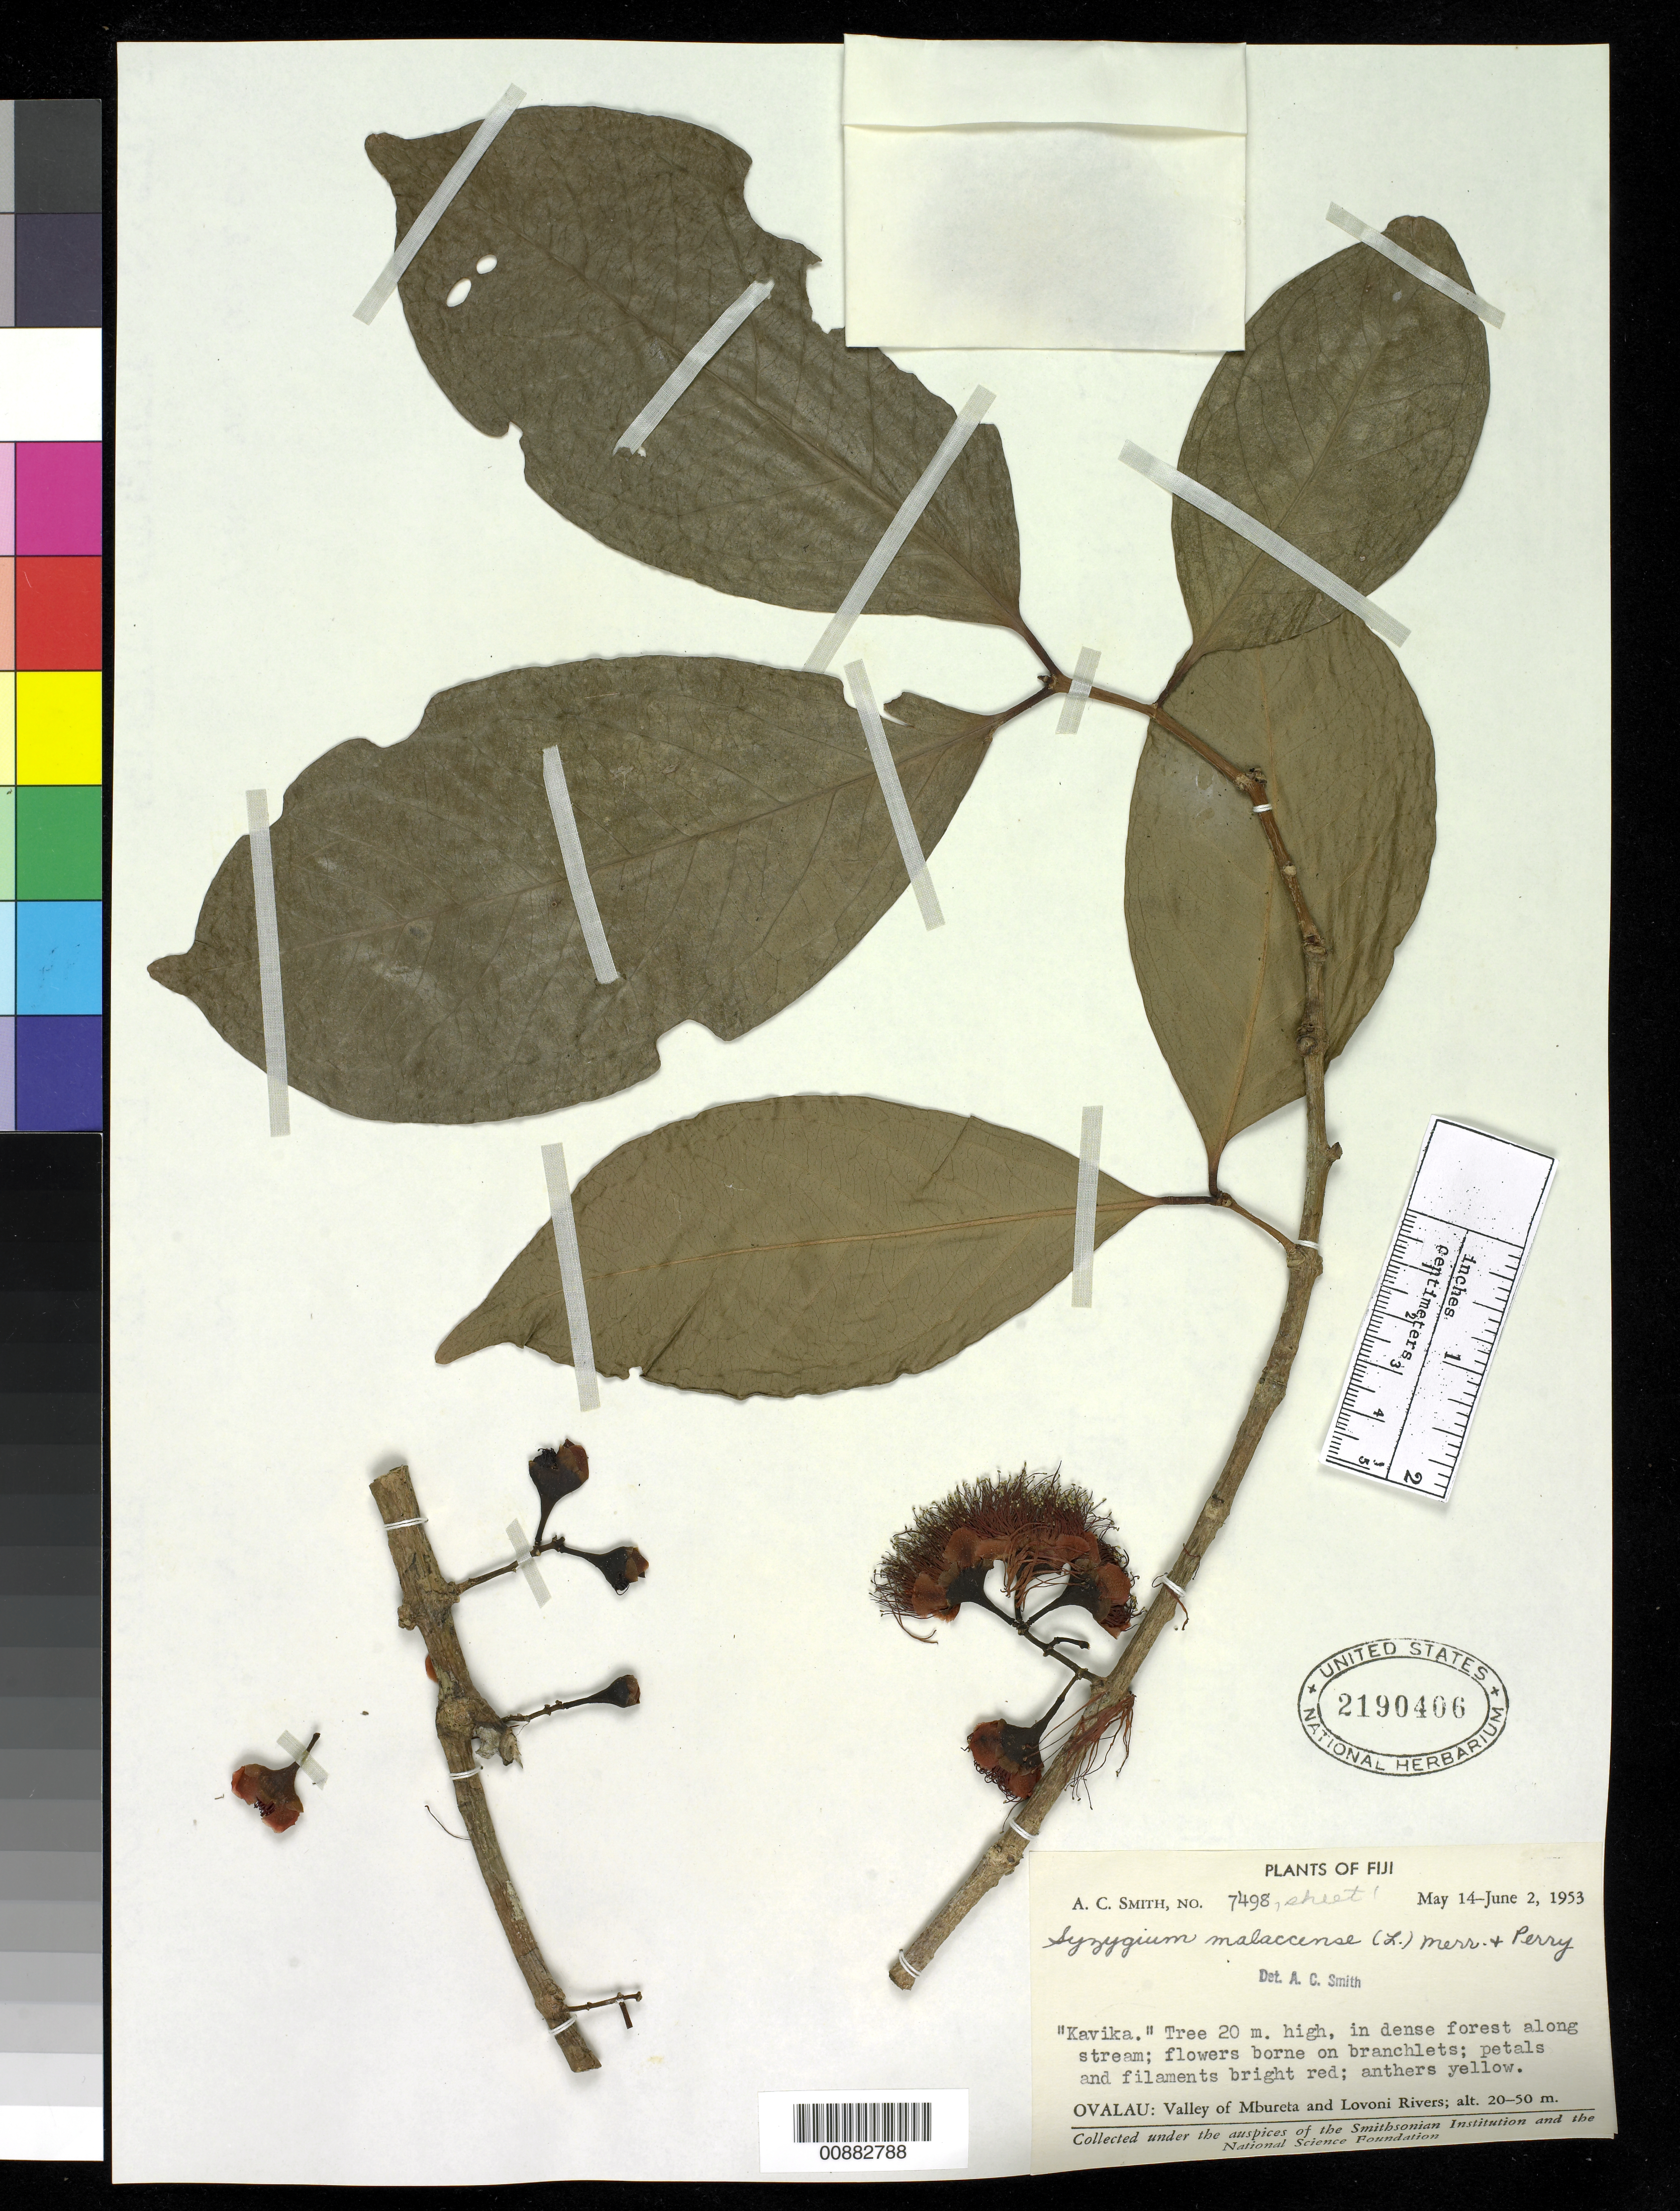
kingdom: Plantae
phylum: Tracheophyta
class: Magnoliopsida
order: Myrtales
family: Myrtaceae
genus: Syzygium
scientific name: Syzygium malaccense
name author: (L.) Merr. & L.M. Perry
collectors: C. A. Smith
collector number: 7498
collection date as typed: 14 May 1953 to 02 Jun 1953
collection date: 1953-05-14/1953-06-02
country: Fiji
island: Ovalau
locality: Valley of Mbureta and Lovoni Rivers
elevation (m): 20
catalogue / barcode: US 2190406